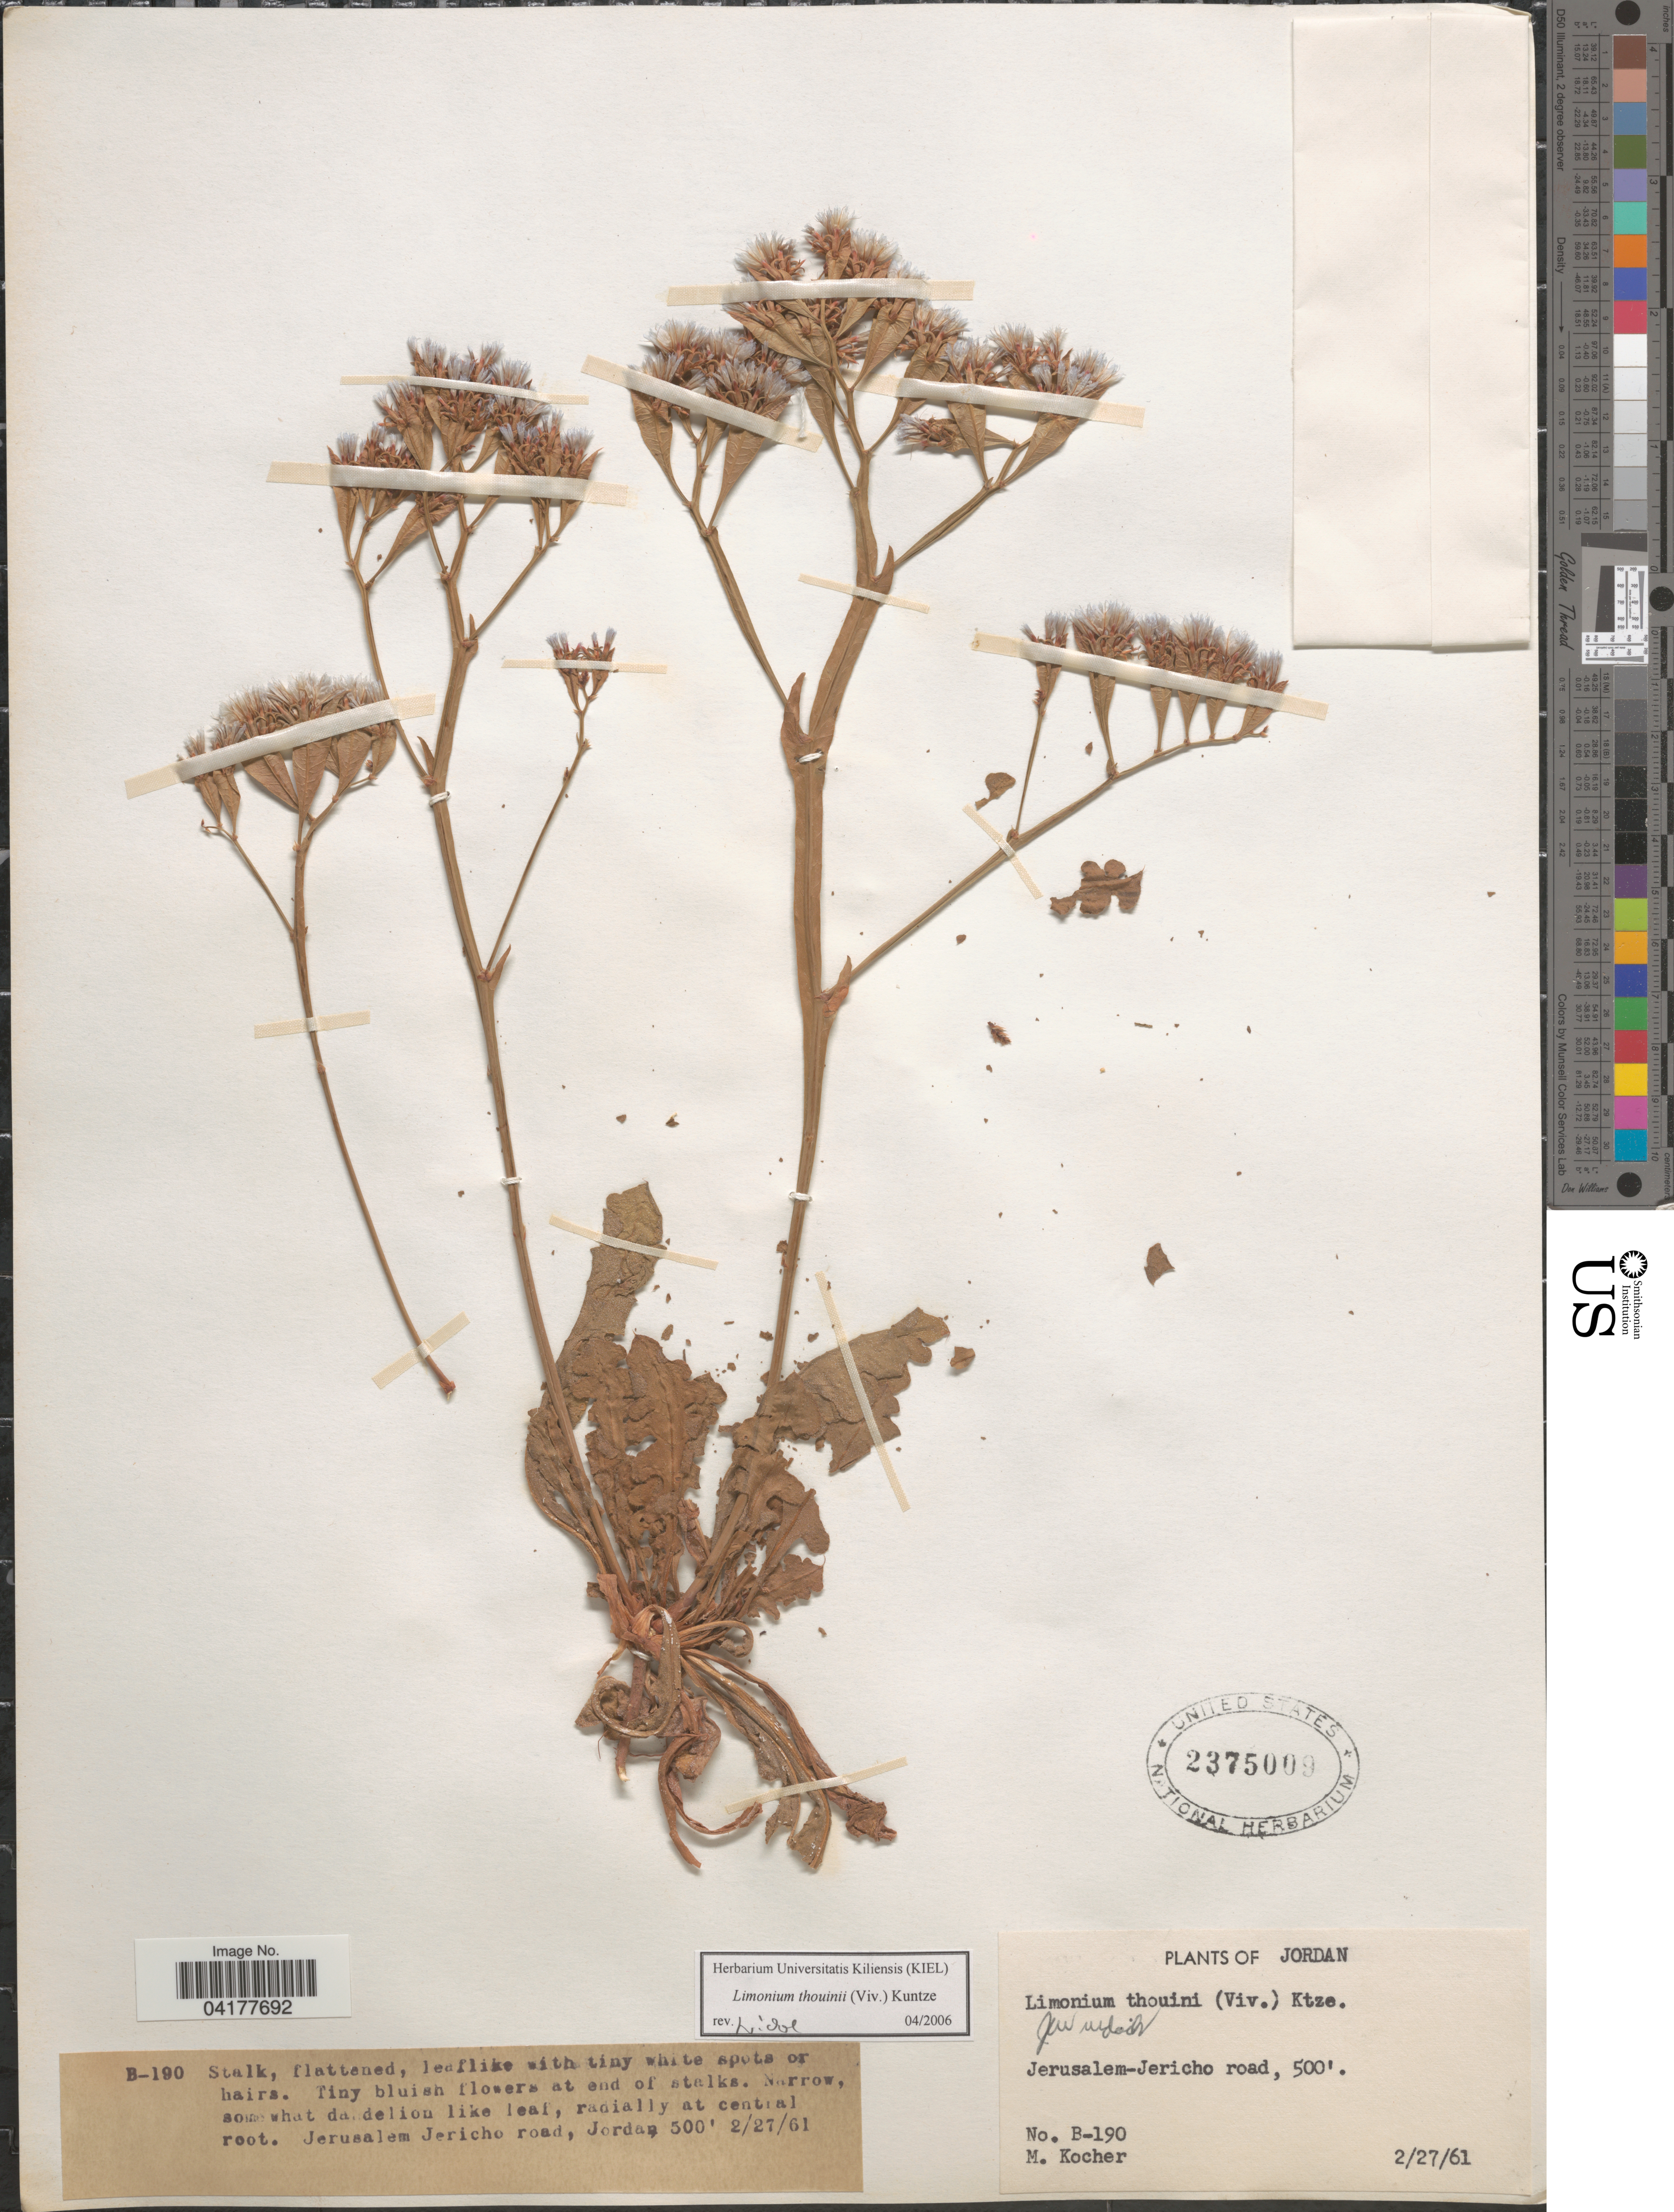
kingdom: Plantae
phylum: Tracheophyta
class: Magnoliopsida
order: Caryophyllales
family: Plumbaginaceae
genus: Limonium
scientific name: Limonium thouinii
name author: Kuntze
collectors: M. Kocher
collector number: B-190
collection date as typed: Transcribed d/m/y: 27/2/61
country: Israel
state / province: Jerusalem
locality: Jerusalem-Jericho road.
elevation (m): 152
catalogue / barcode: US 2375009